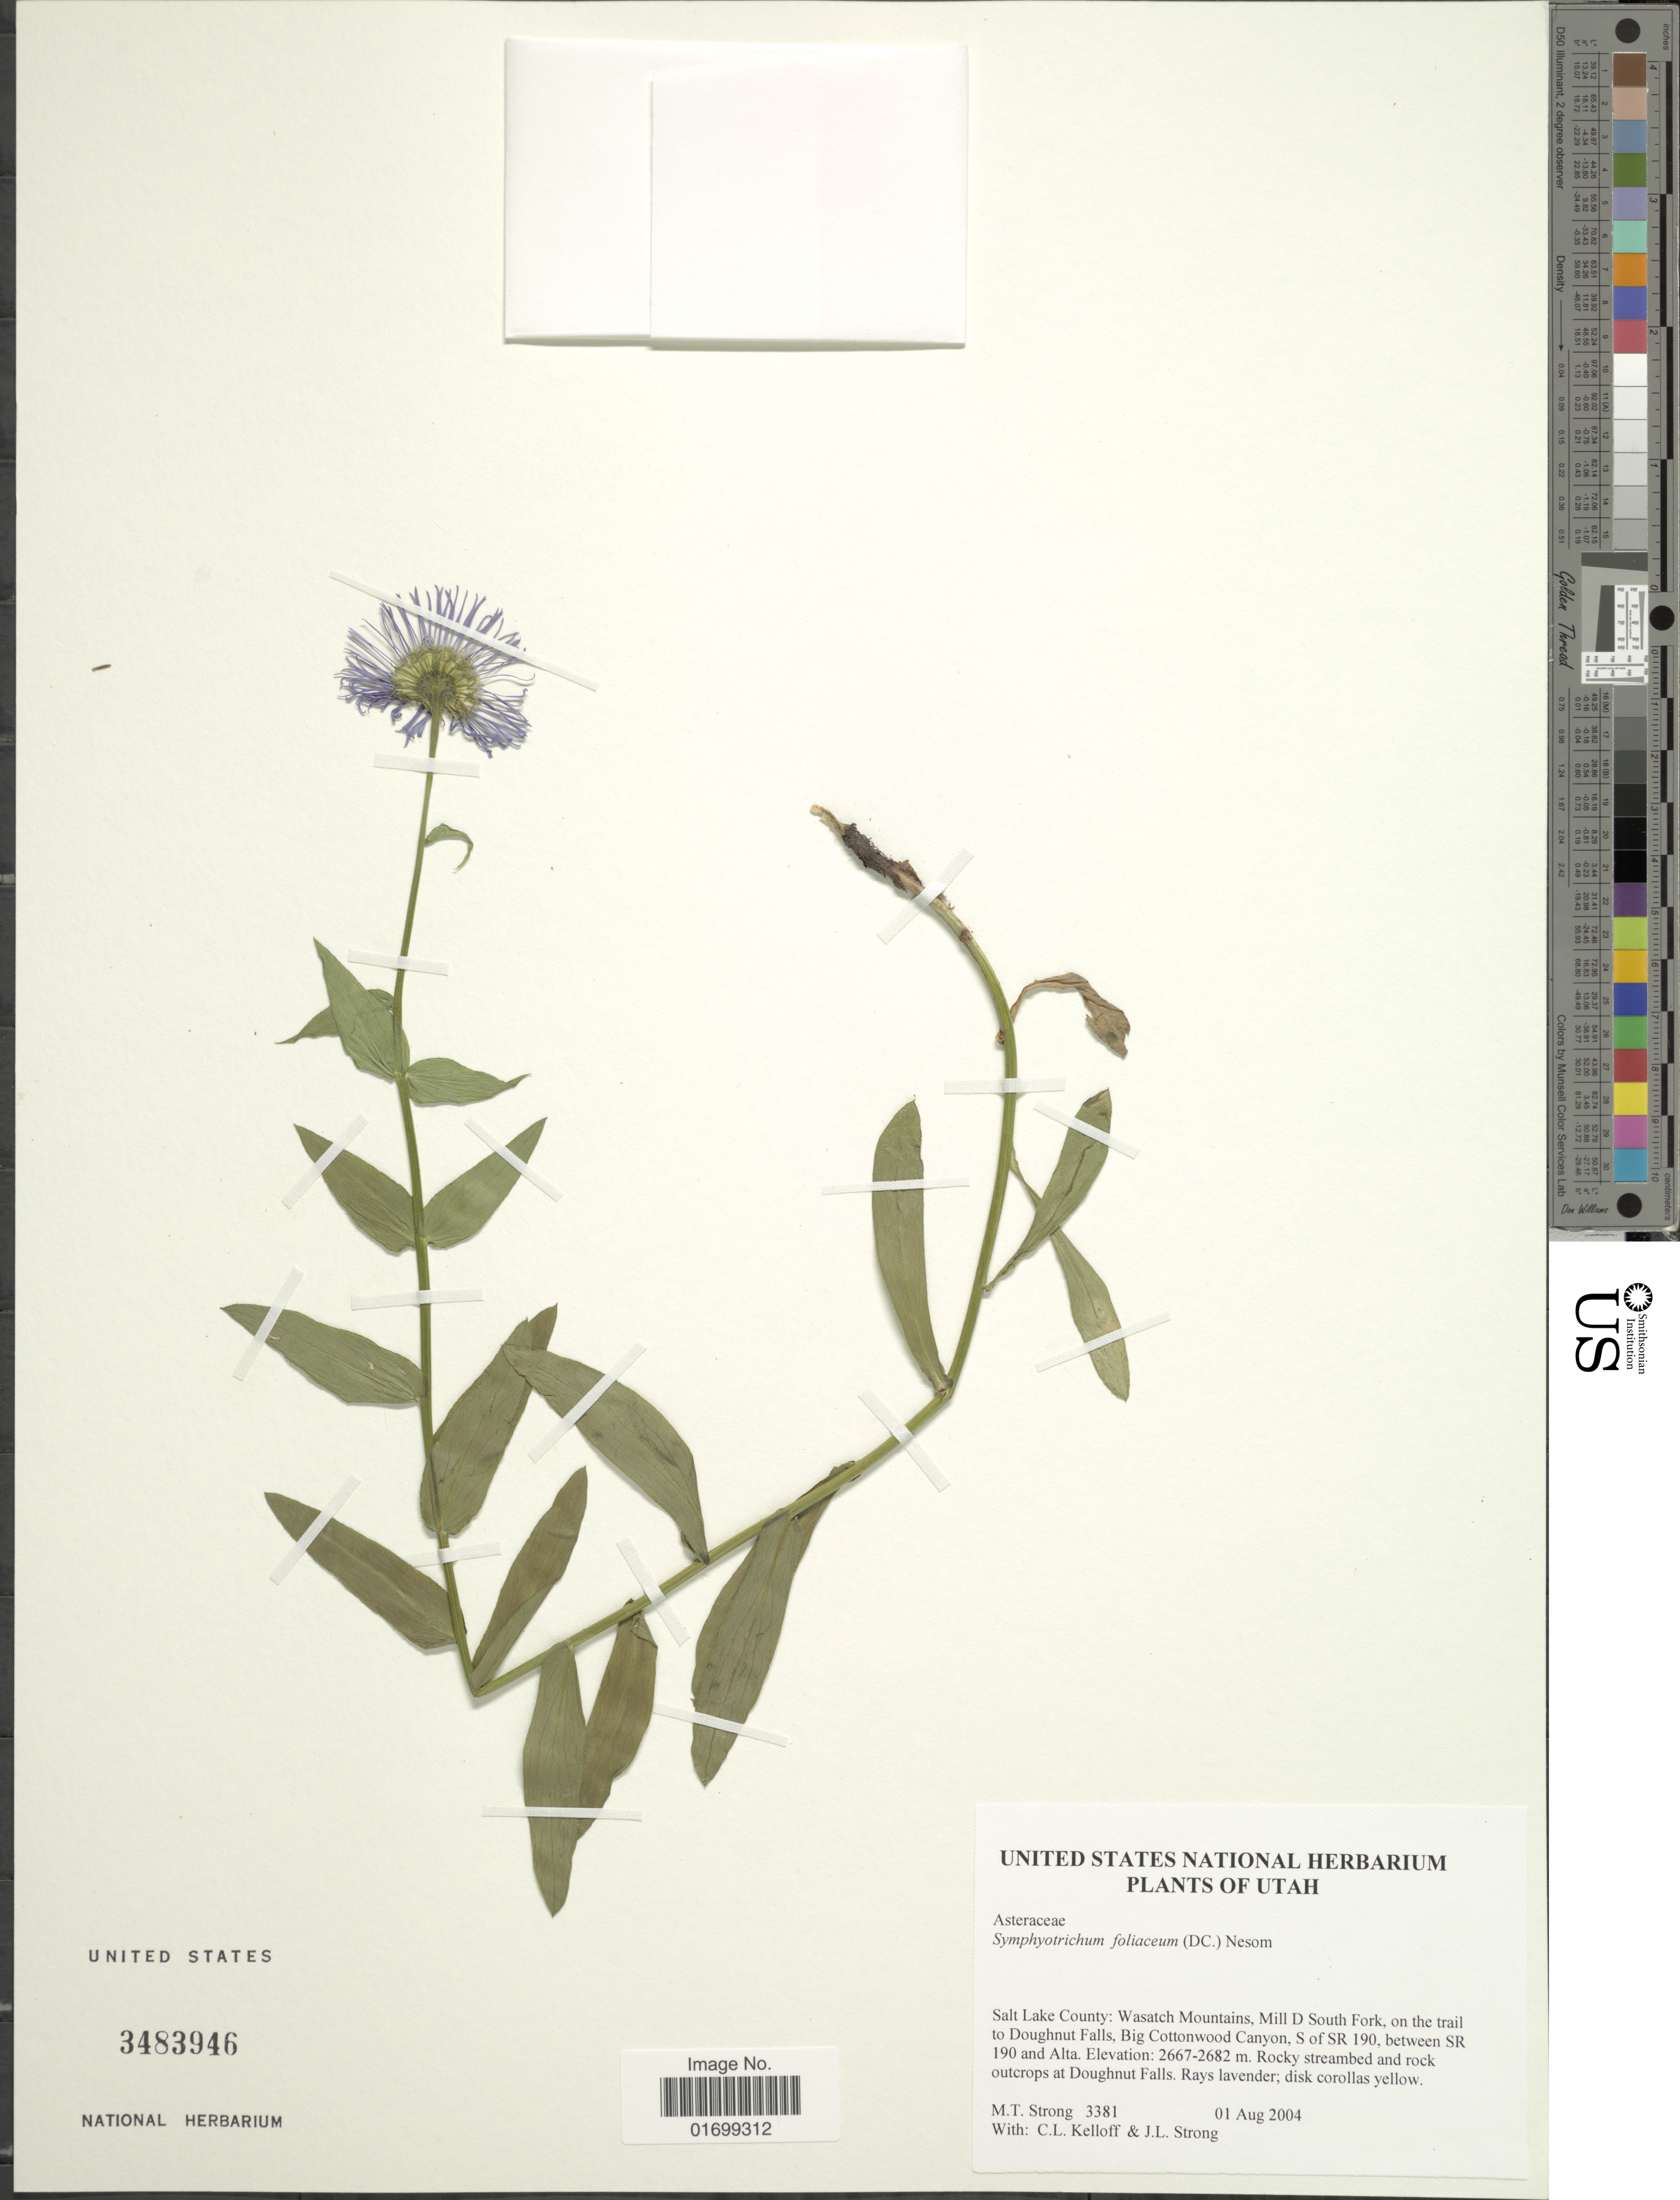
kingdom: Plantae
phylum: Tracheophyta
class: Magnoliopsida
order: Asterales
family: Asteraceae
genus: Symphyotrichum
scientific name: Symphyotrichum foliaceum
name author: (Lindl. ex DC.) G.L. Nesom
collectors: M. T. Strong, C. L. Kelloff & J. L. Strong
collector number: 3381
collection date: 2004-08-01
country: United States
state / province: Utah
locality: Salt Lake County: Wasatch Mountains, Mill D South Fork, on the trail to Doughnut Falls, Big Cottonwood Canyon, S of SR 190, between SR 190 and Alta, rocky streamed and rock outcrops at Doughnut Falls.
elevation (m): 267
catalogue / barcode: US 3483946